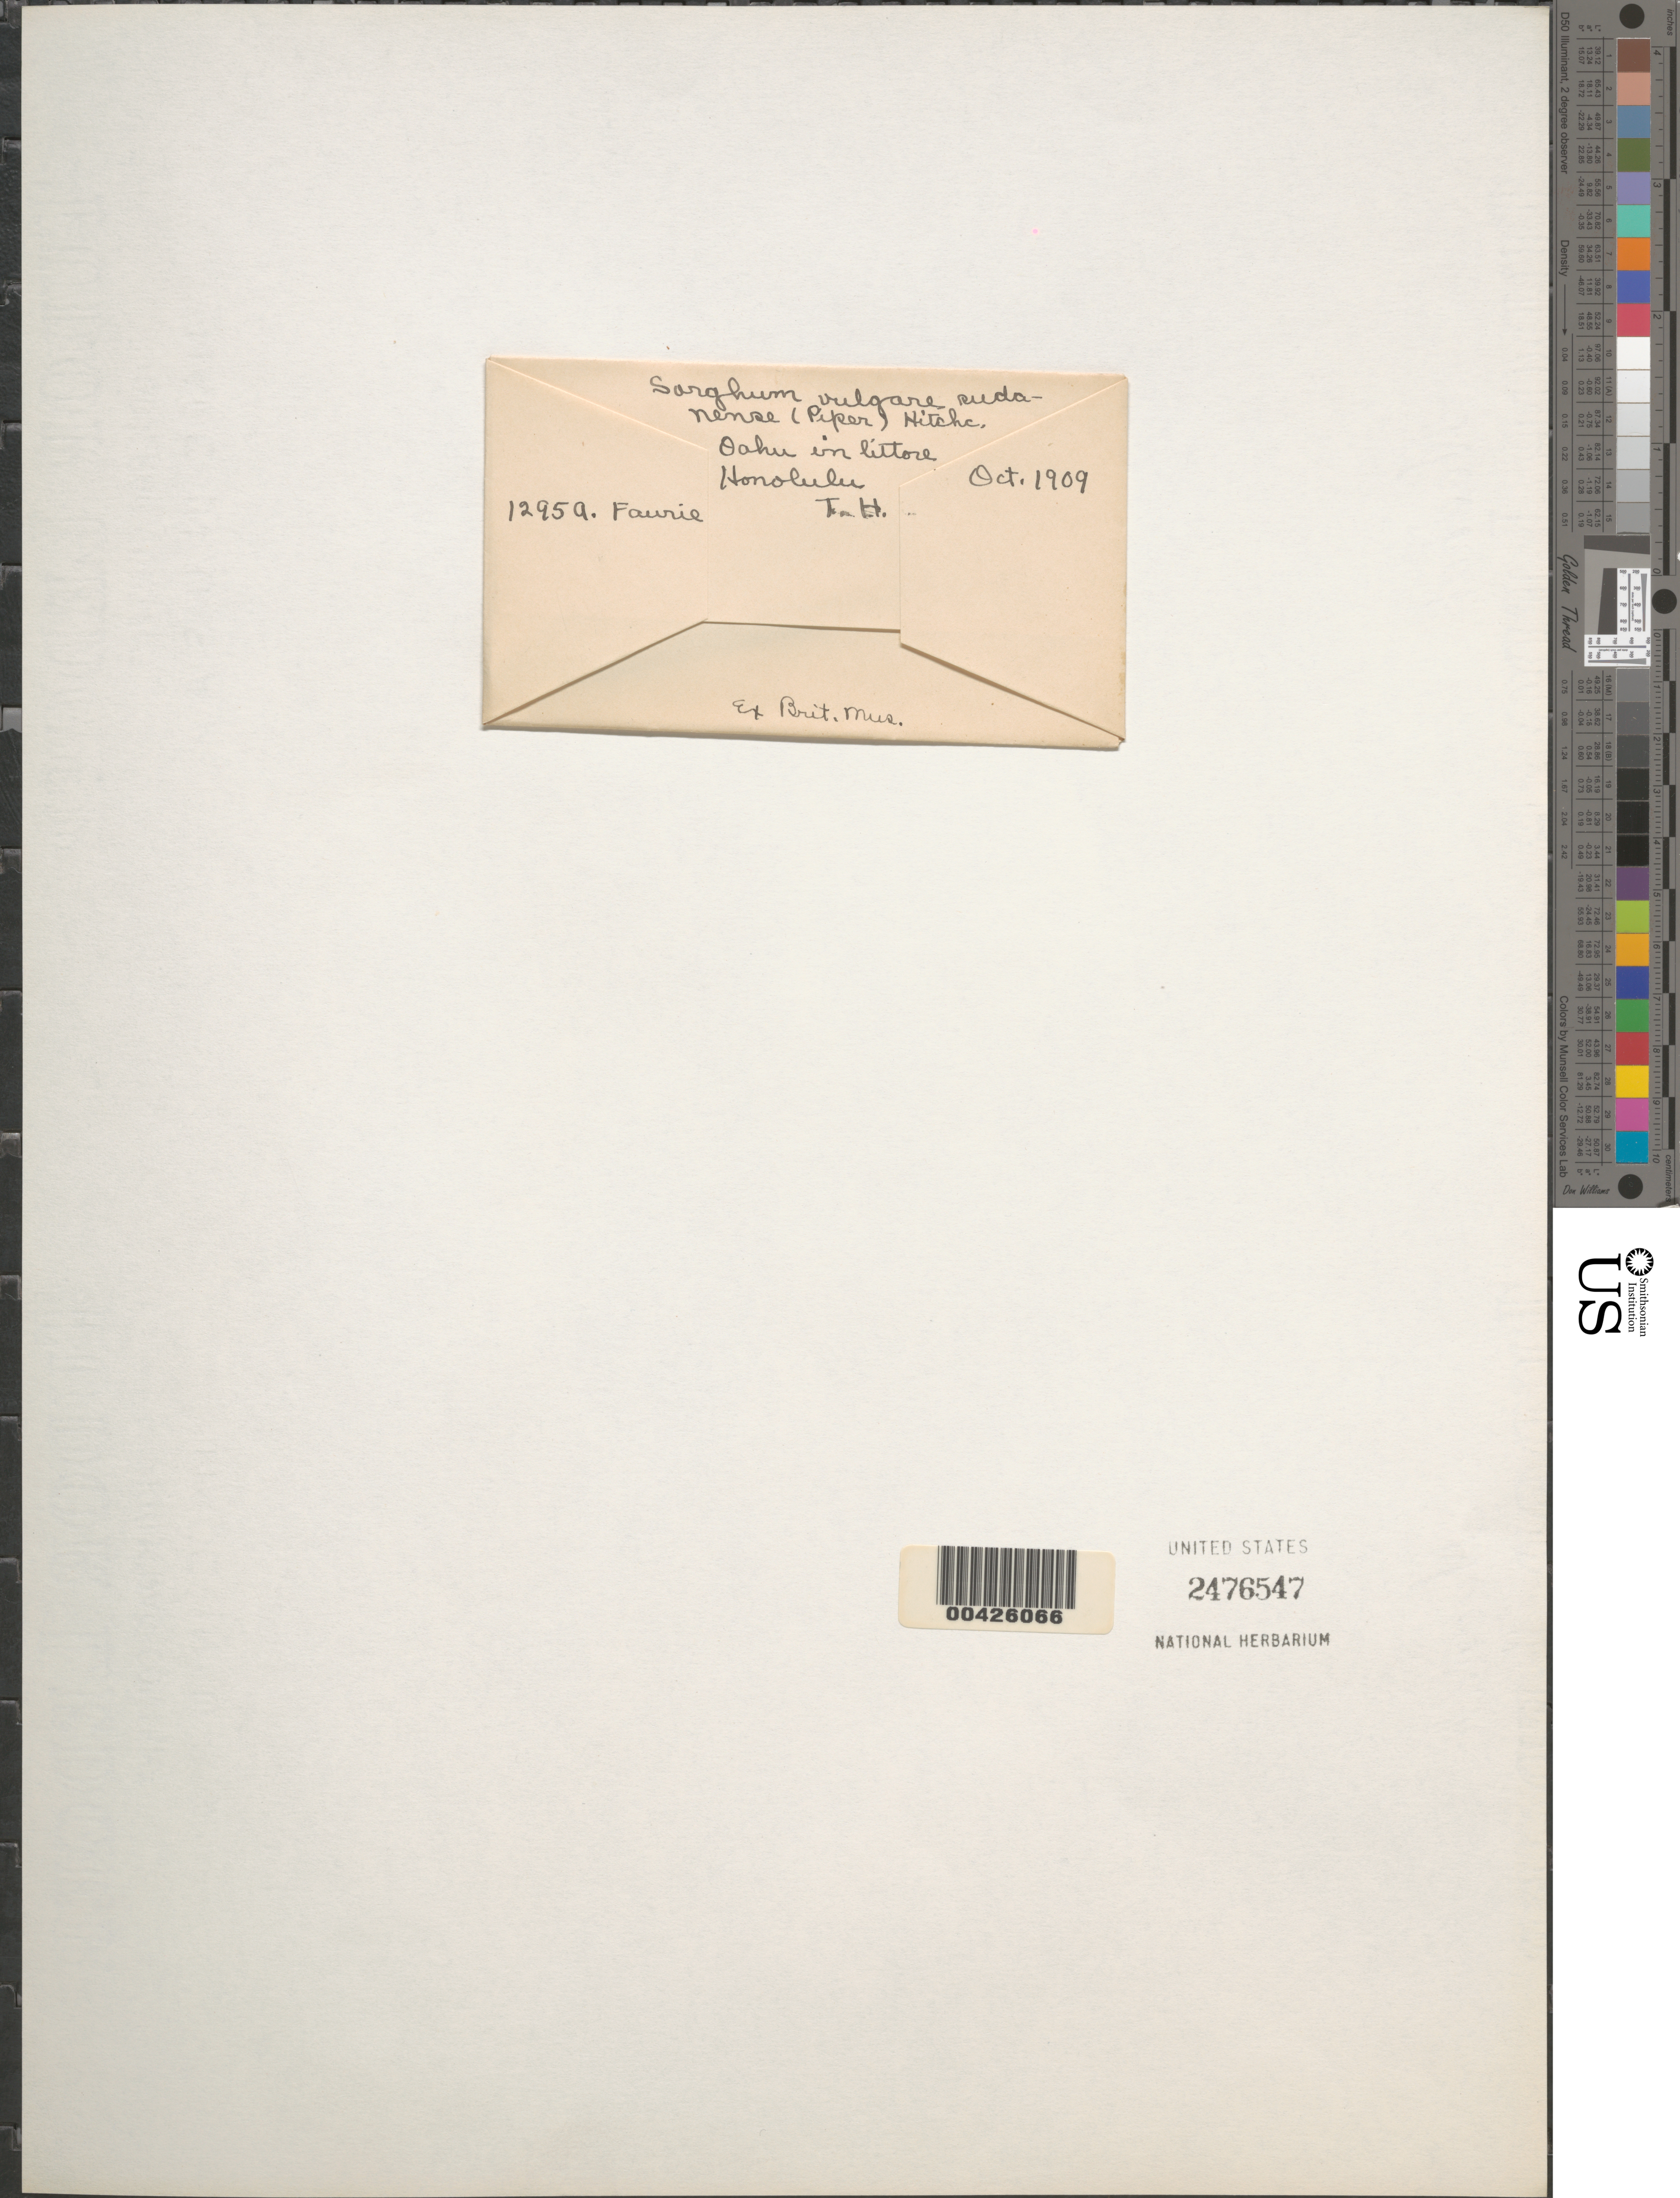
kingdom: Plantae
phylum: Tracheophyta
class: Liliopsida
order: Poales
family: Poaceae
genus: Sorghum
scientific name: Sorghum halepense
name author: (L.) Pers.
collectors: A. Faurie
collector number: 1295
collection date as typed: Oct 1909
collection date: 1909-10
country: United States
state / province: Hawaii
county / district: Honolulu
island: Oahu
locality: Honolulu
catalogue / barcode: US 2476547